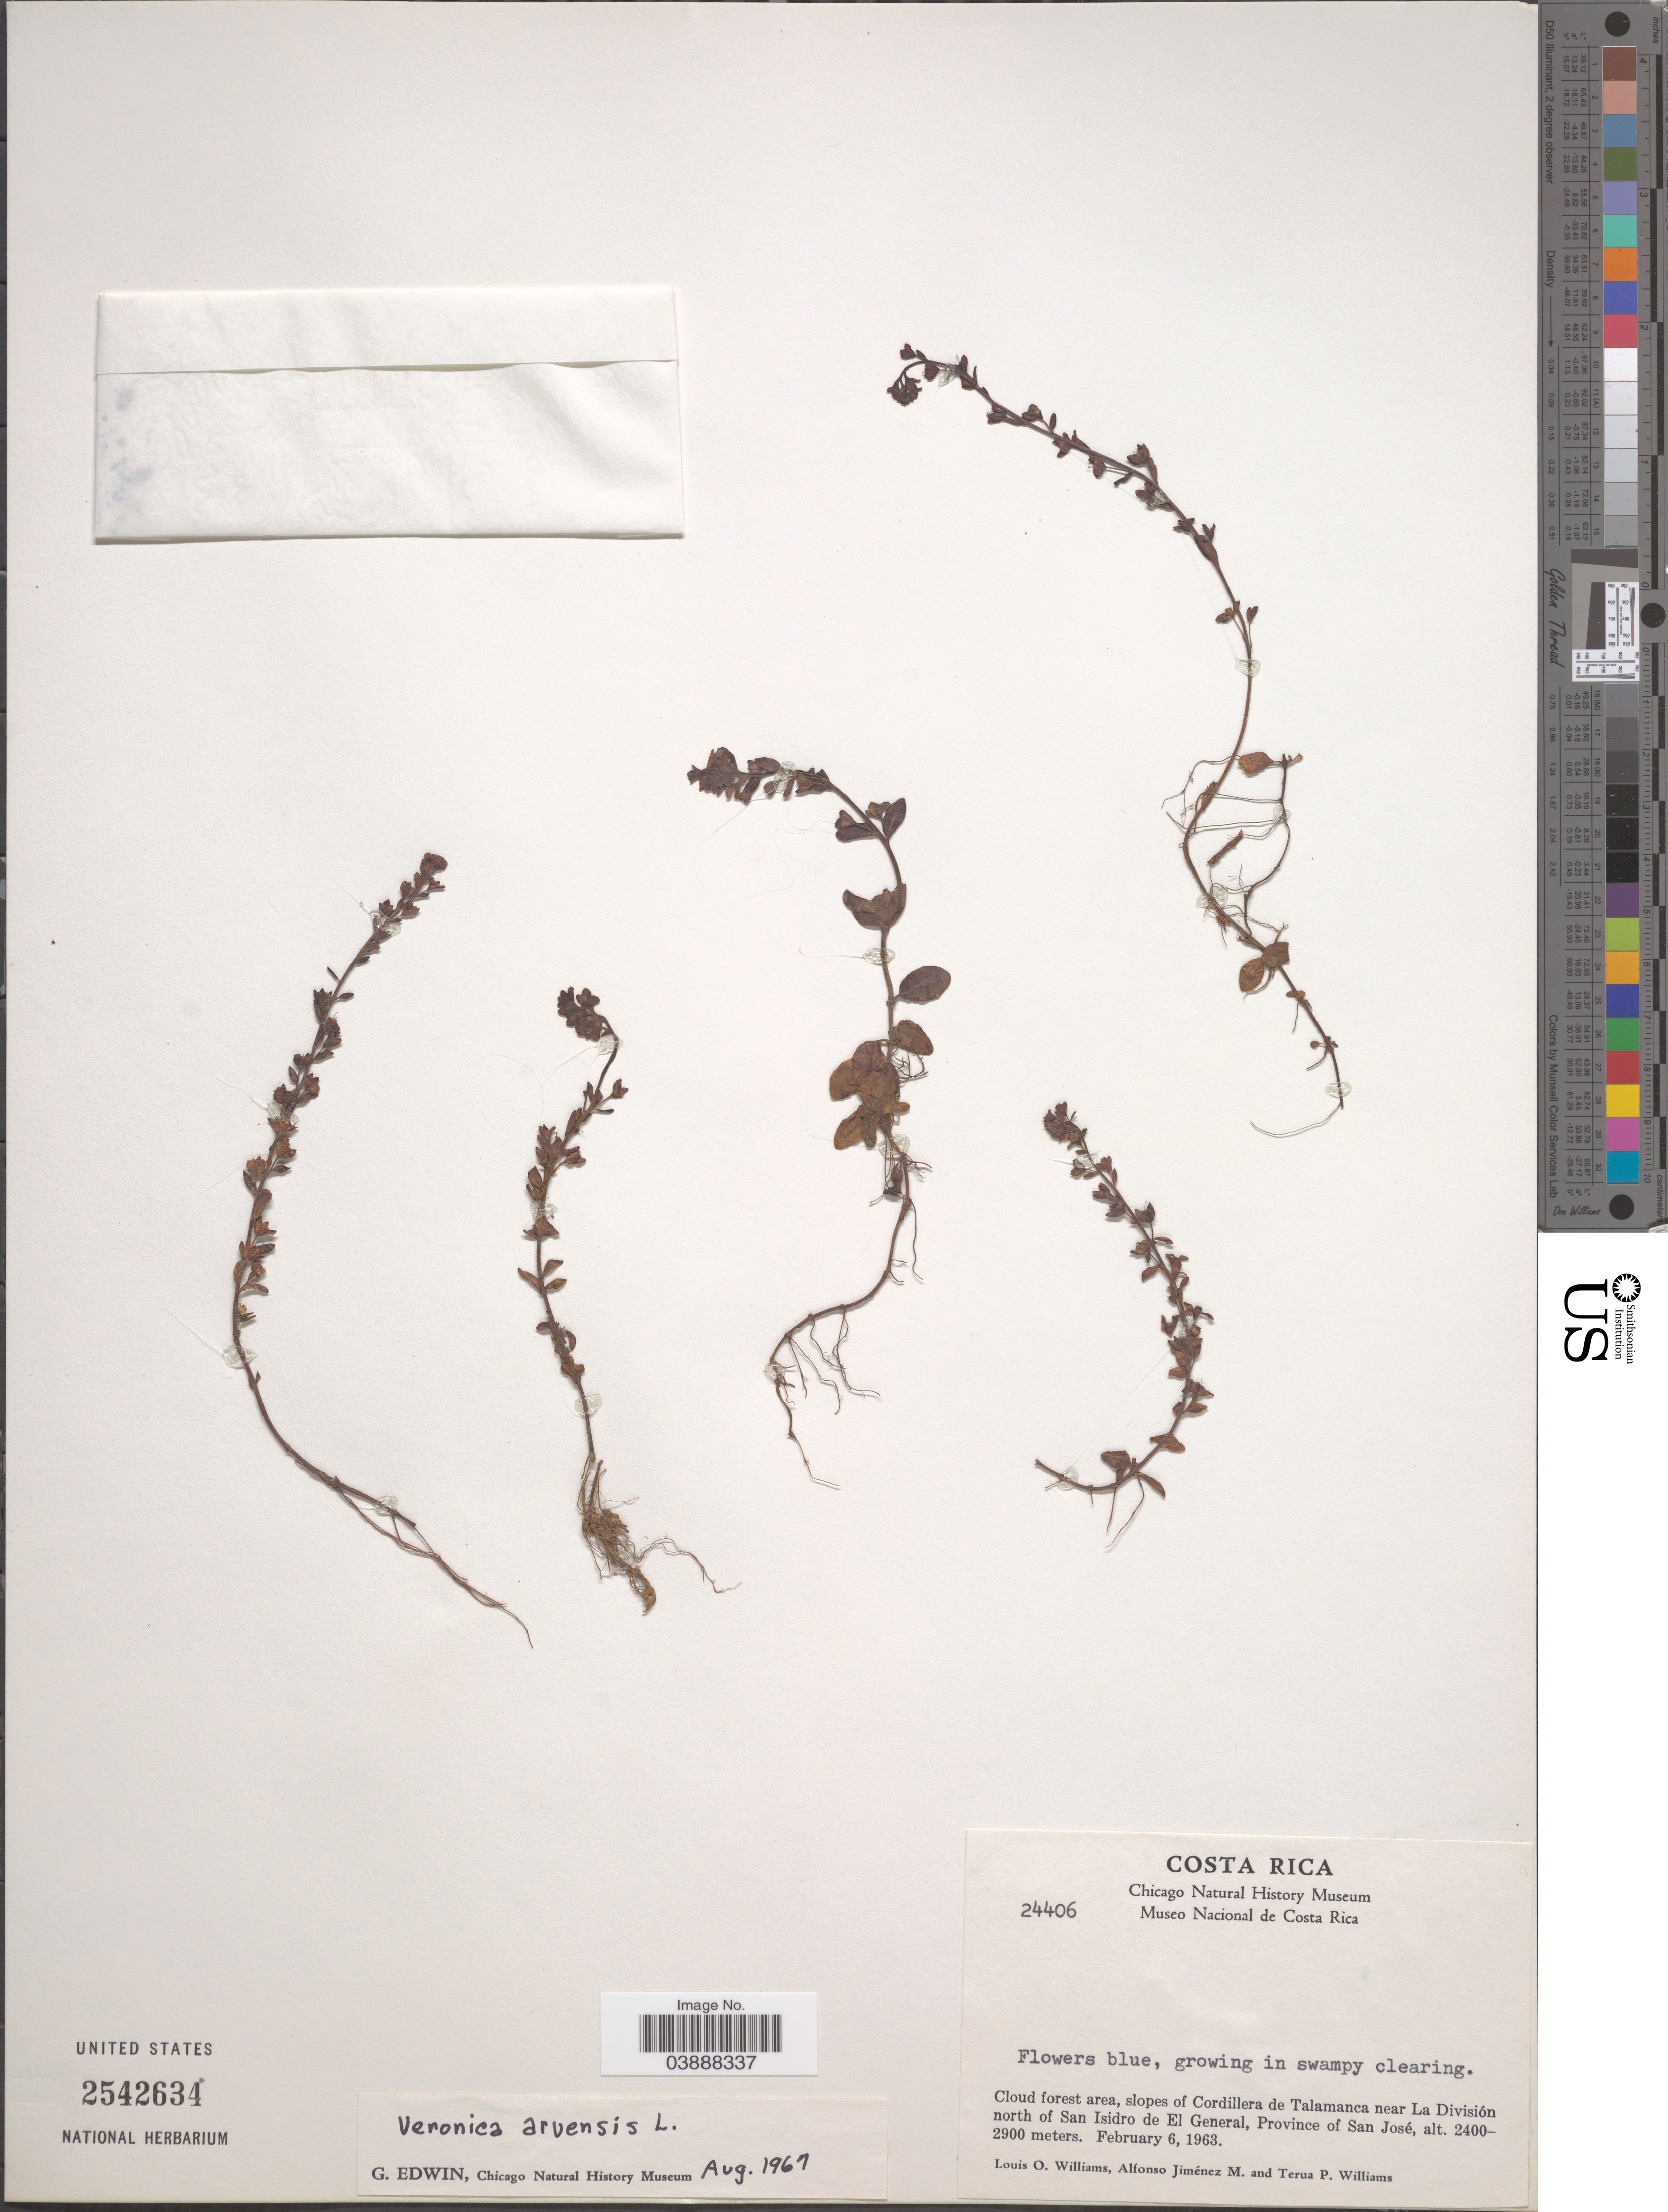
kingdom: Plantae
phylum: Tracheophyta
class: Magnoliopsida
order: Lamiales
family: Plantaginaceae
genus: Veronica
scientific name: Veronica arvensis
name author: L.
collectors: L. O. Williams, A. Jimenez M. & T. Williams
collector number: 24406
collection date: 1963-02-06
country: Costa Rica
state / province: San José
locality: Slopes of Cordillera de Talamanca near La División north of San Isidro de El General.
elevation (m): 2400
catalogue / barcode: US 2542634